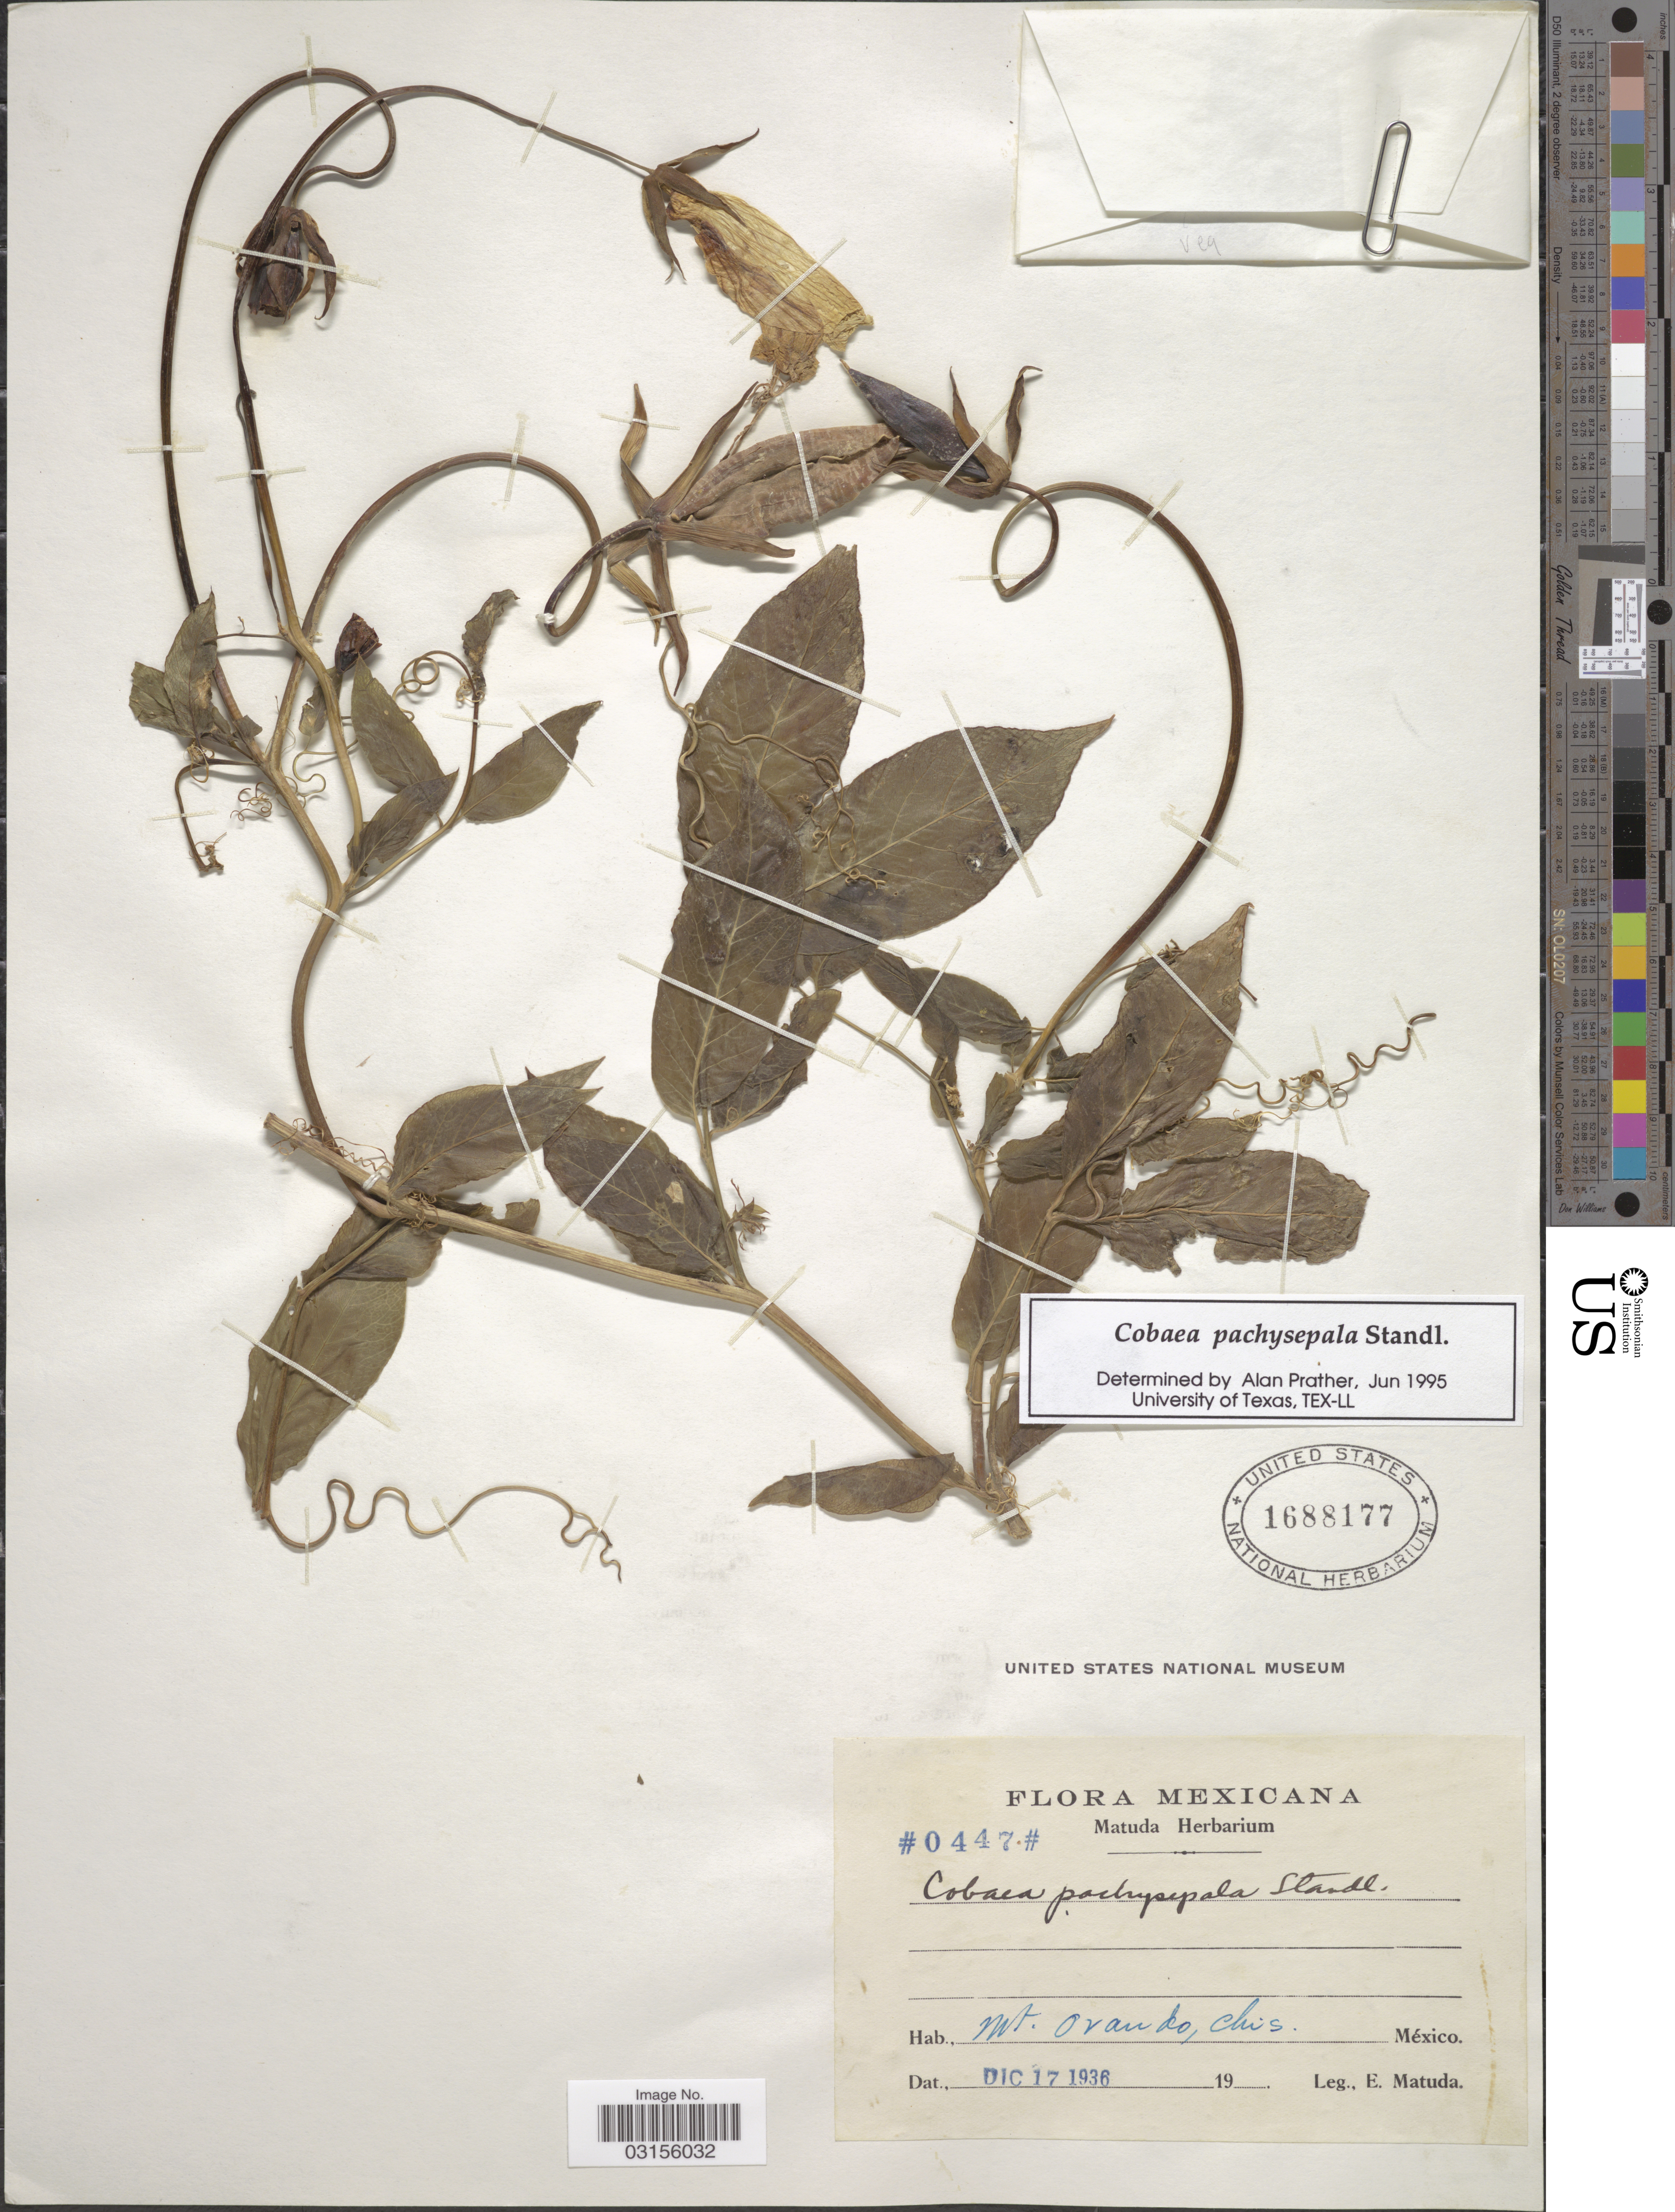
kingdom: Plantae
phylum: Tracheophyta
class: Magnoliopsida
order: Ericales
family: Polemoniaceae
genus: Cobaea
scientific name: Cobaea pachysepala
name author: Standl.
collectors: E. Matuda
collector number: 0447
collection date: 1936-12-17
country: Mexico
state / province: Chiapas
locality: Mt. Ovando.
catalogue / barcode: US 1688177